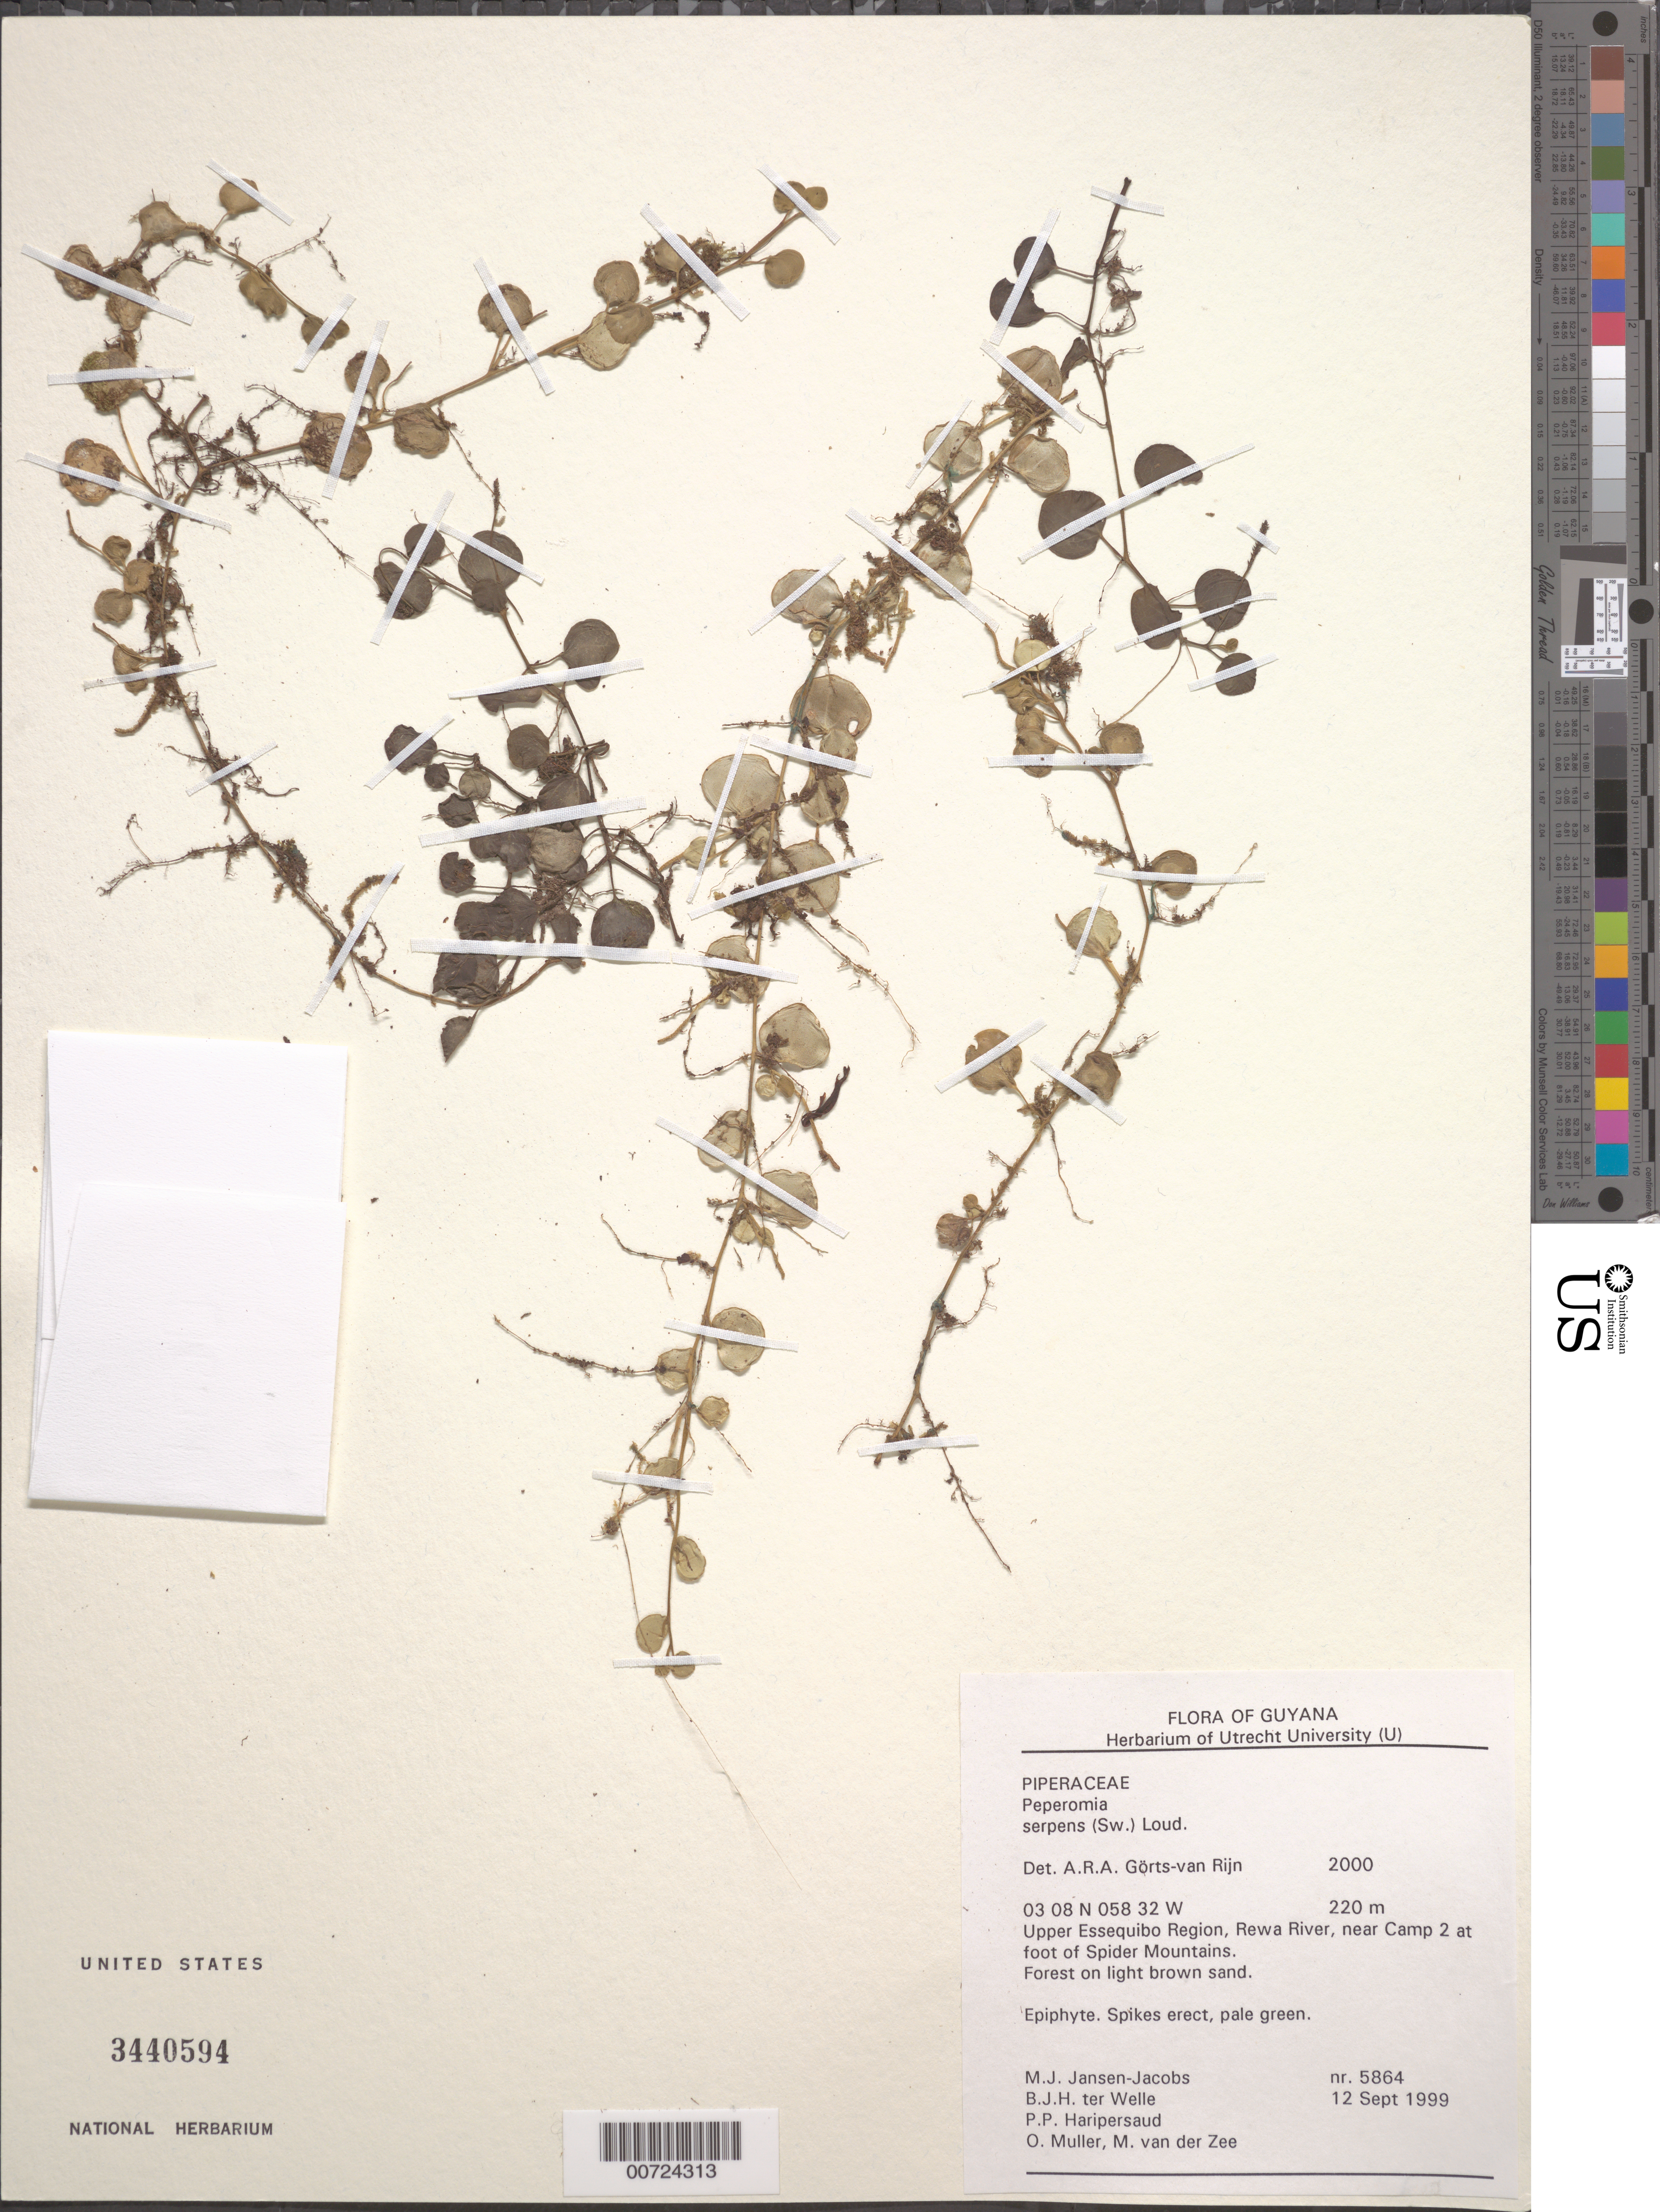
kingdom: Plantae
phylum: Tracheophyta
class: Magnoliopsida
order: Piperales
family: Piperaceae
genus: Peperomia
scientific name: Peperomia serpens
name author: (Sw.) Loudon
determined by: Görts-van Rijn, A. R. A.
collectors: M. J. Jansen-Jacobs, B. Welle, P. Haripersaud, O. Muller & M. van der Zee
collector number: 5864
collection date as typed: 12-Sep-99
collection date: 1999-09-12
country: Guyana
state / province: U. Takutu-U. Essequibo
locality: Rewa River, at foot of Spider Mts., near camp 2, Upper Essequibo Region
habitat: Forest on light brown sand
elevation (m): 220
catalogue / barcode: US 3440594